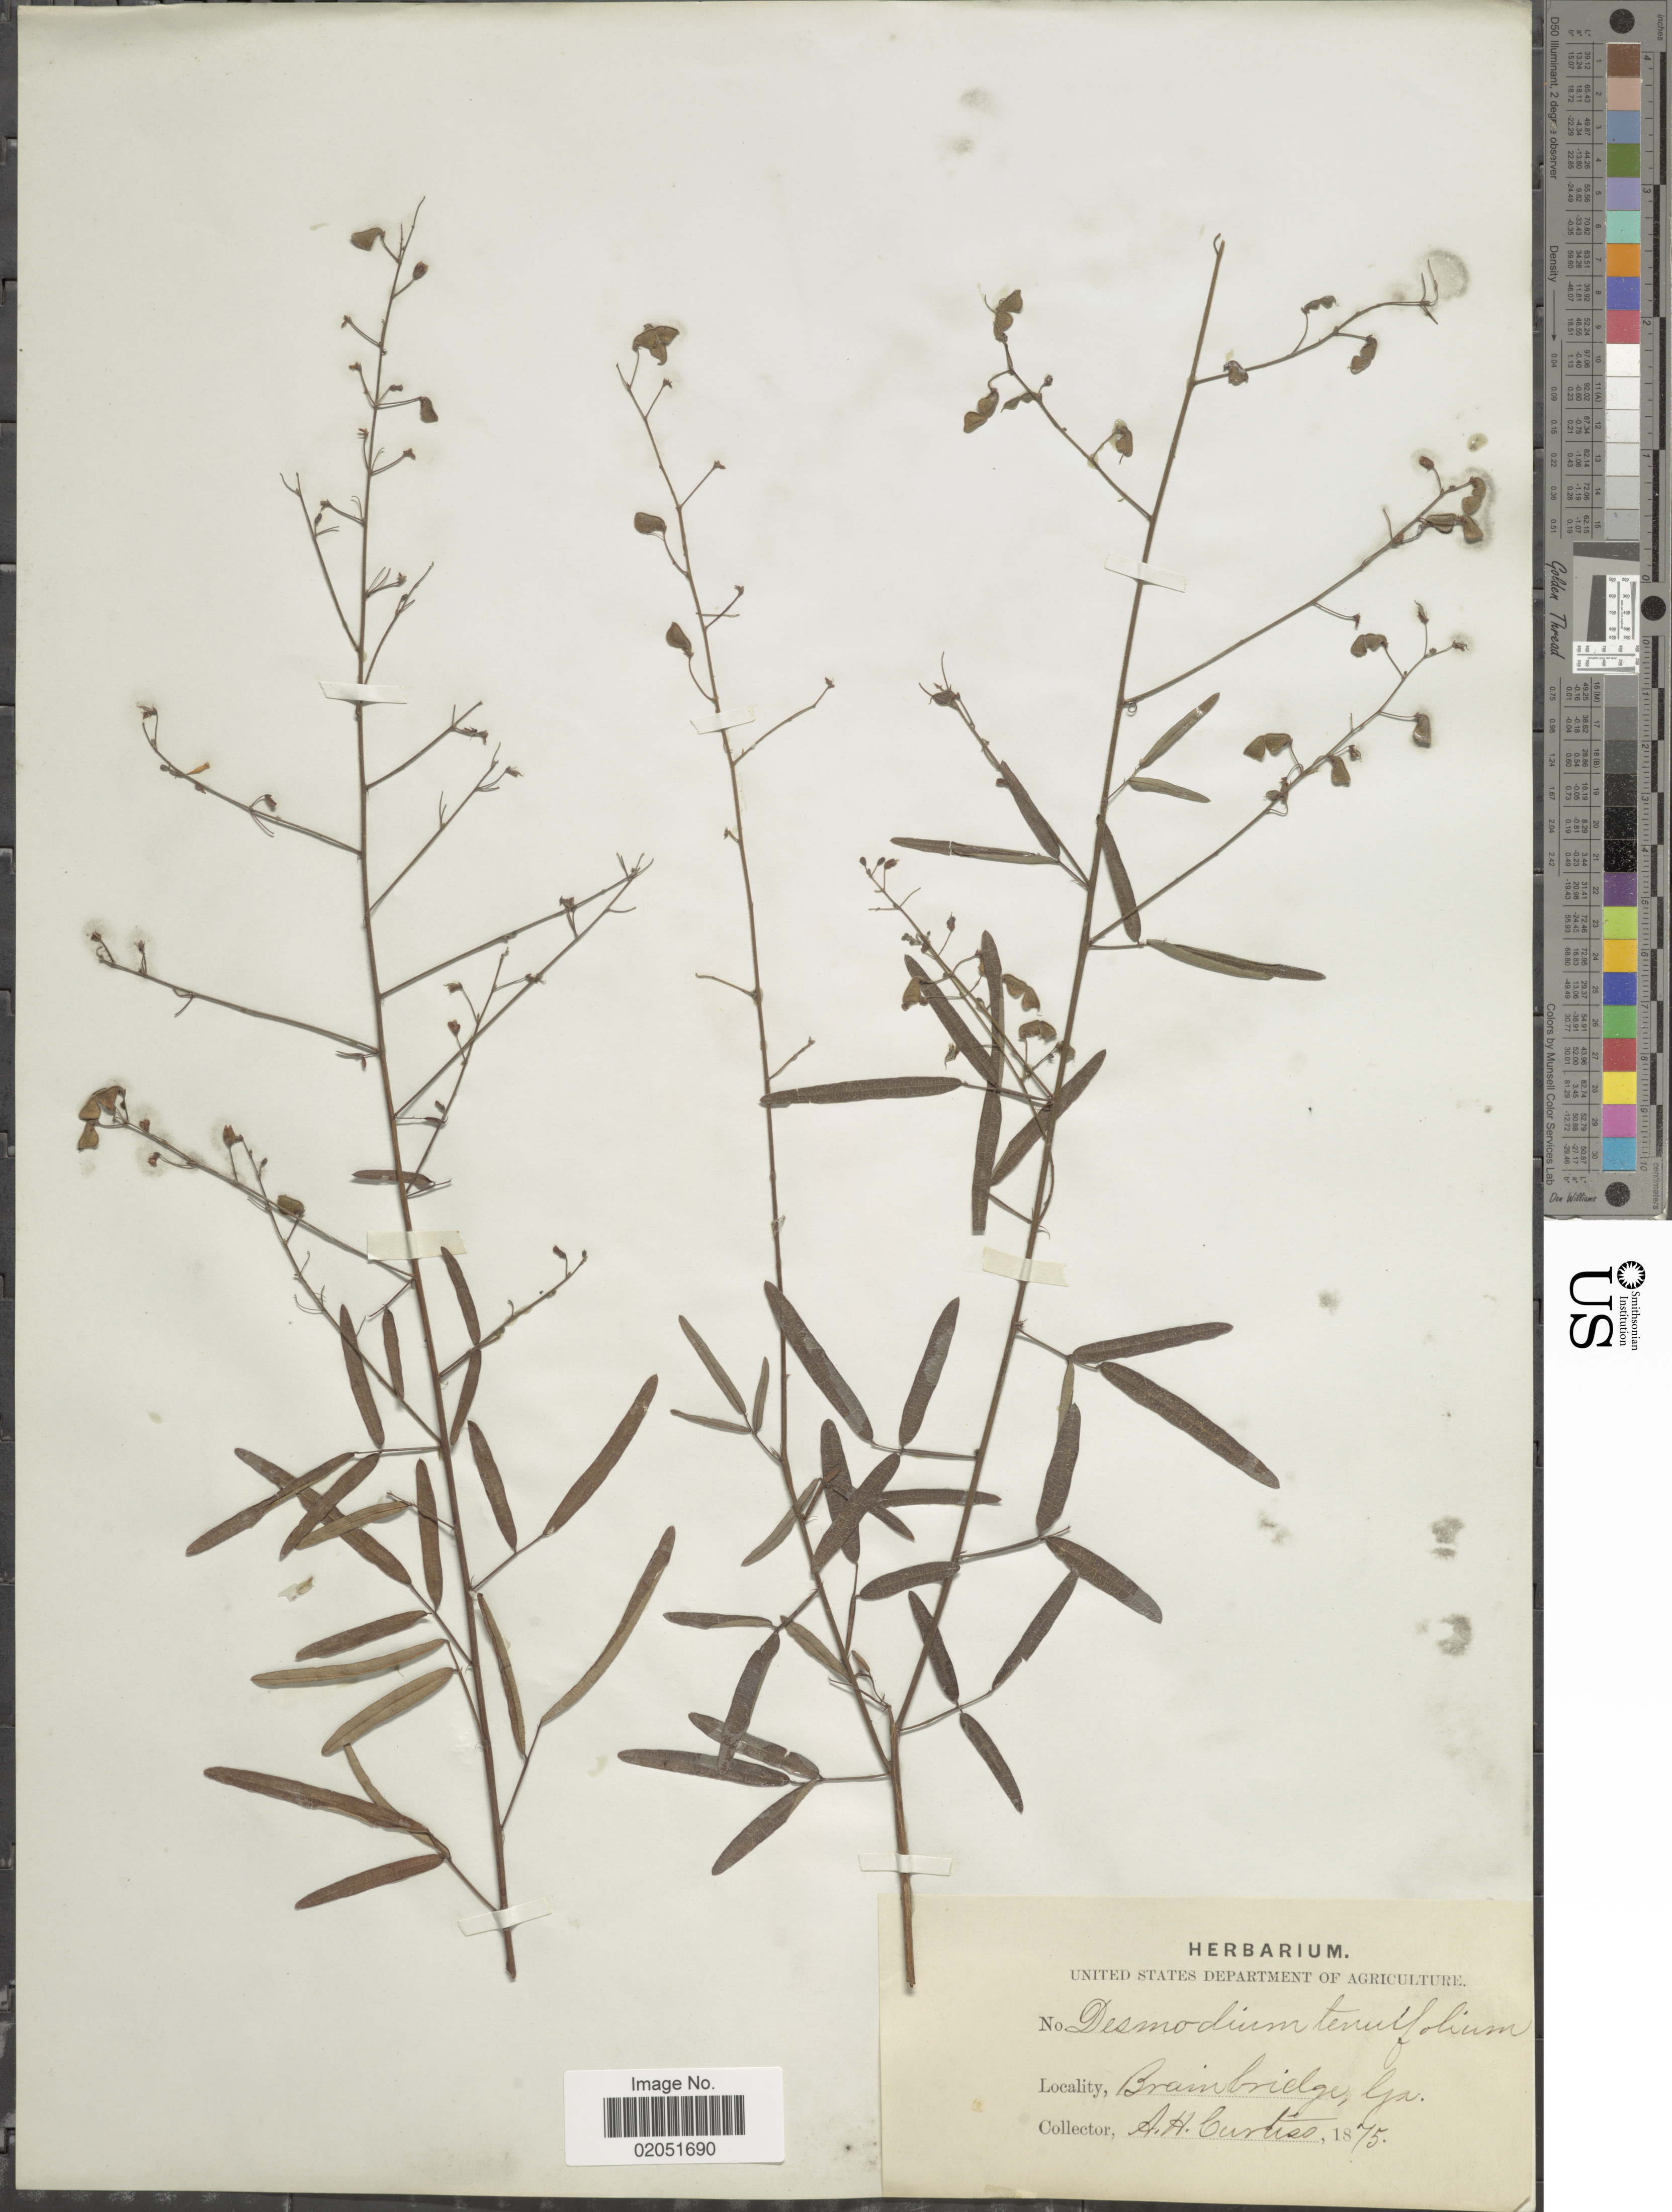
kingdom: Plantae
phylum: Tracheophyta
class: Magnoliopsida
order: Fabales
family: Fabaceae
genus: Desmodium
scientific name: Desmodium tenuifolium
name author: Torr. & A. Gray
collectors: A. H. Curtiss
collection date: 1875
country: United States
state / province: Georgia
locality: Brainbridge, Ga.